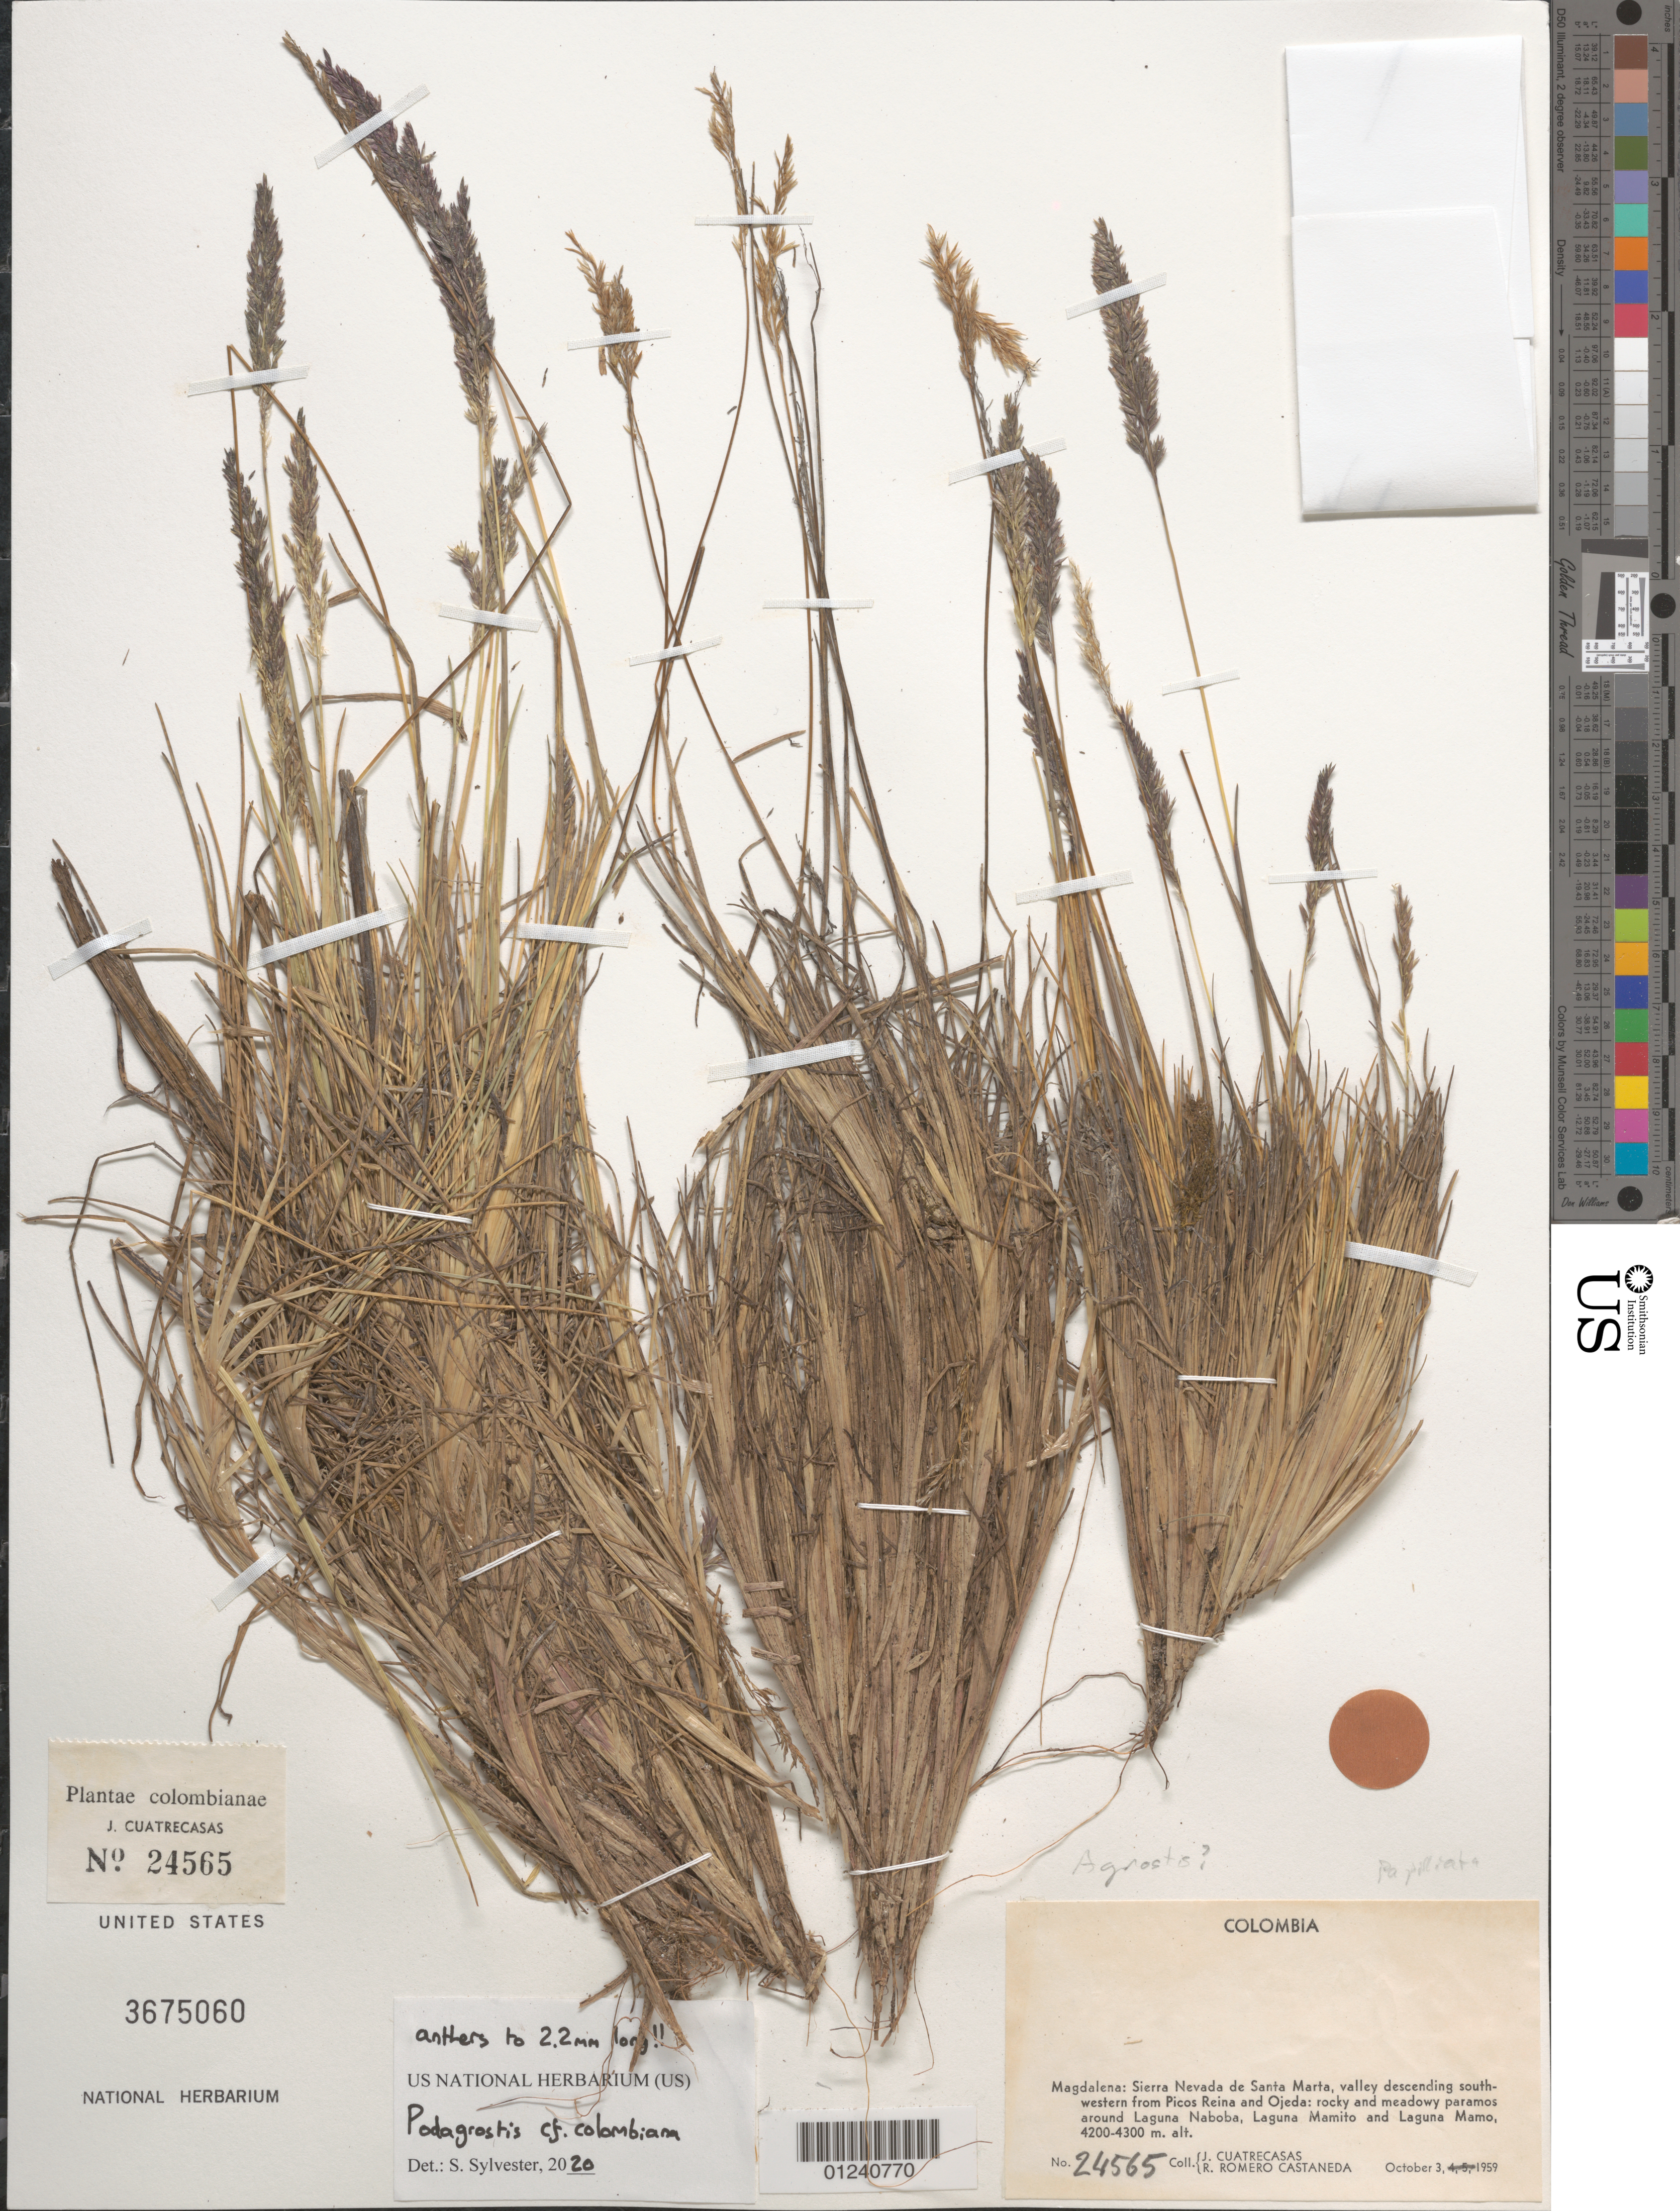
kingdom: Plantae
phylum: Tracheophyta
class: Liliopsida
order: Poales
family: Poaceae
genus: Agrostis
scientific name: Agrostis sp.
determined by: Soreng, Robert J., Research Associate (BOT), Smithsonian Institution - National Museum of Natural History (UNITED STATES)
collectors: J. Cuatrecasas & R. Romero Castañeda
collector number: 24565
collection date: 1959-10-03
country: Colombia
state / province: Magdalena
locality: Sierra Nevada de Santa Marta, valley descending south-west from Picos Reina and Ojeda; rocky and meadowy paramos around Laguna Naboba, Laguna Mamito, and Laguna Mamo.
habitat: rocky and meadowy paramos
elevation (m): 4200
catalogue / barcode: US 3675060